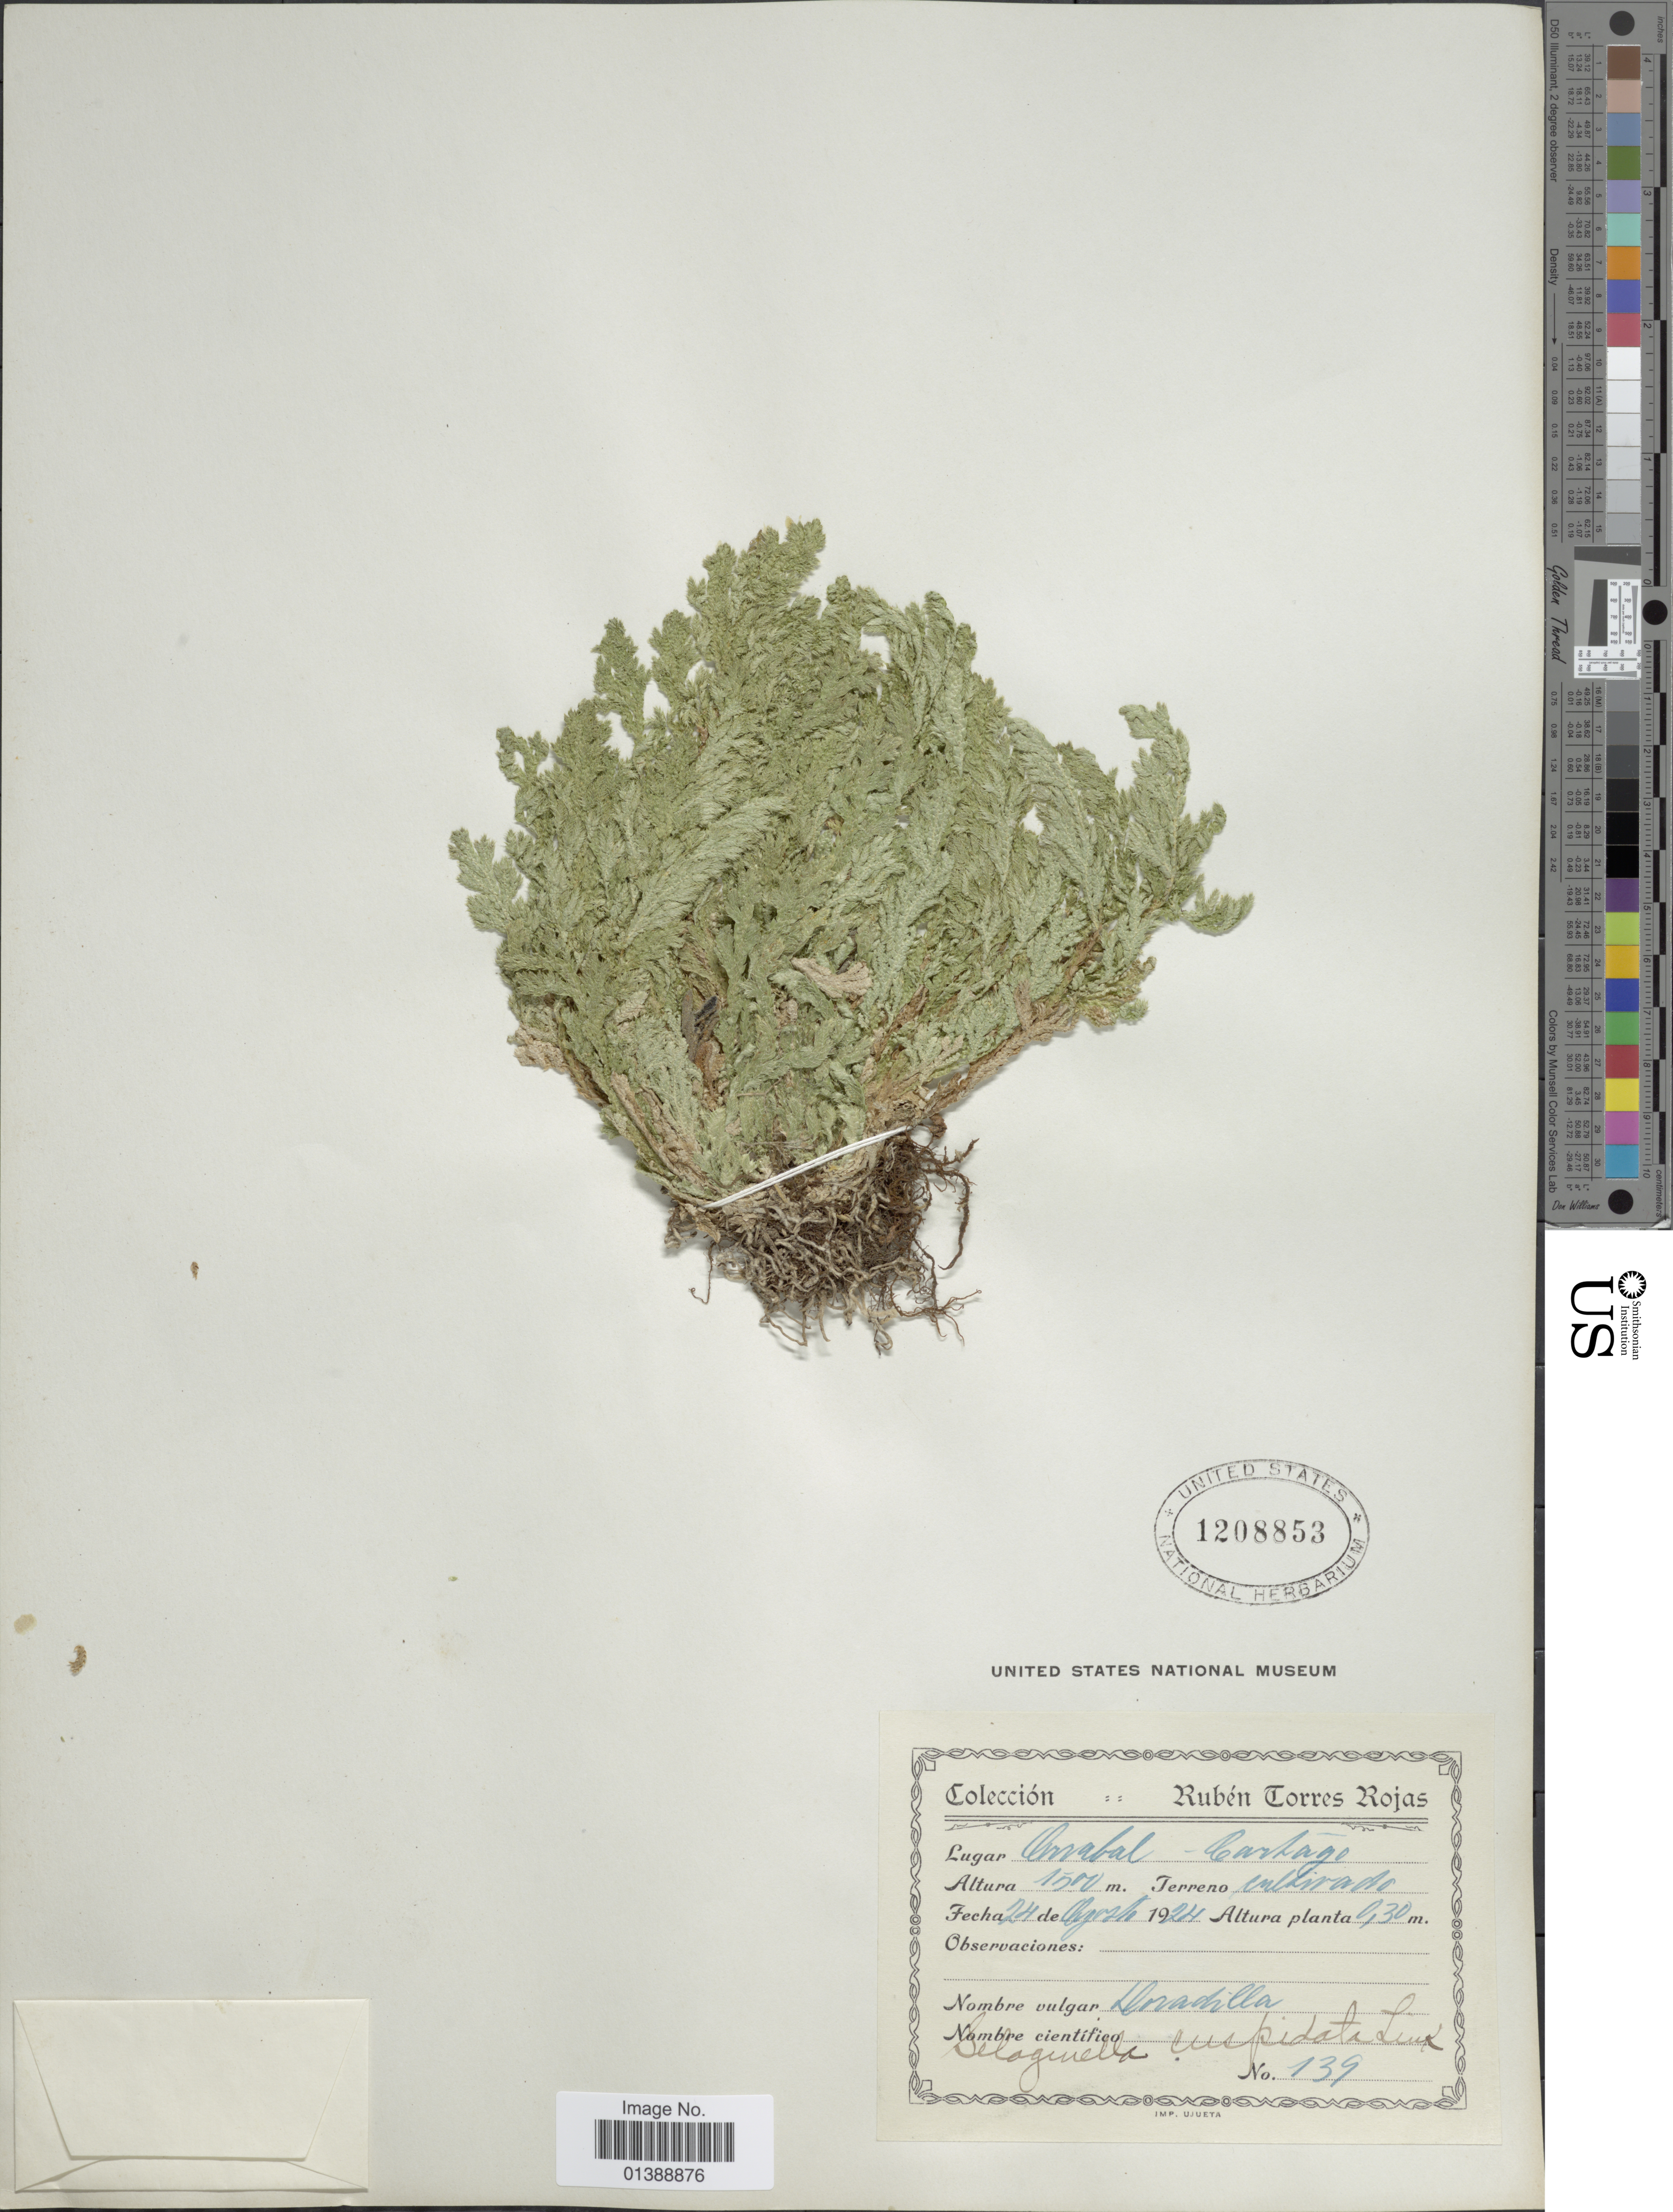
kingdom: Plantae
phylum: Tracheophyta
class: Lycopodiopsida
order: Selaginellales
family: Selaginellaceae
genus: Selaginella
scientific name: Selaginella pallescens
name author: (C. Presl) Spring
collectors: R. Torres Rojas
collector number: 139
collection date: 1924-08-24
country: Costa Rica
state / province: Cartago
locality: Arrabal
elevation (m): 1500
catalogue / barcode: US 1208853